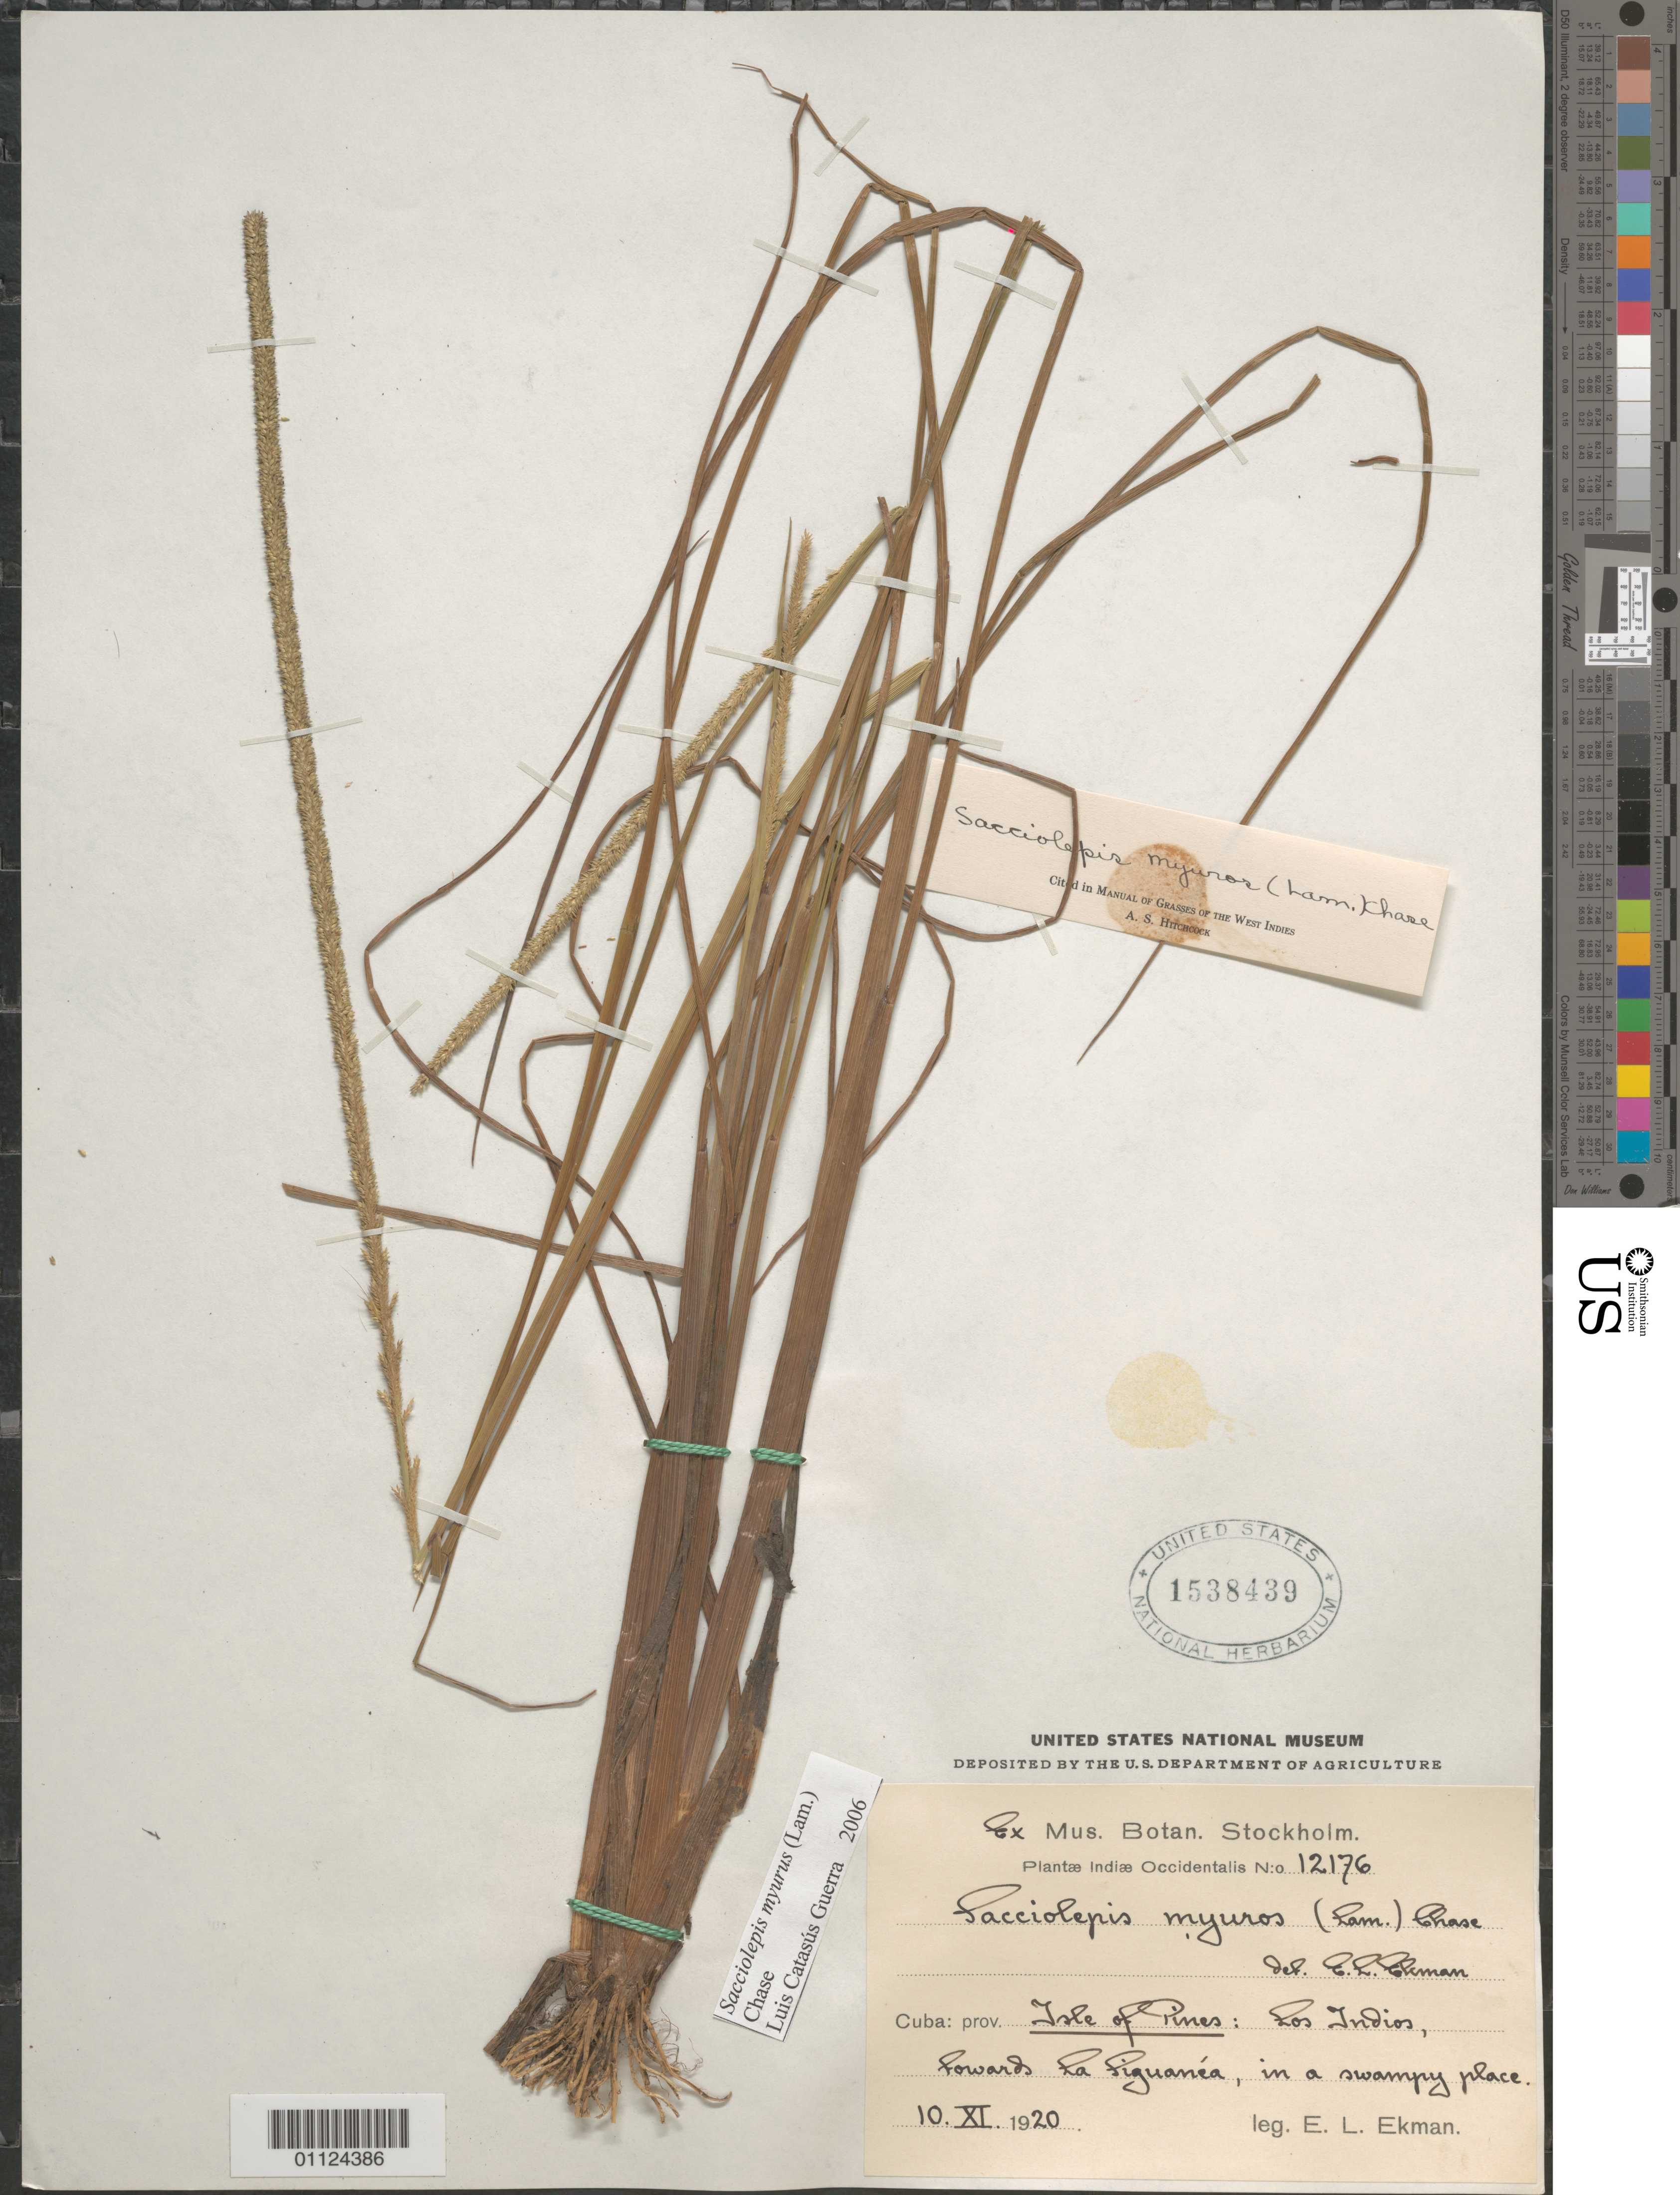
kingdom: Plantae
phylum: Tracheophyta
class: Liliopsida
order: Poales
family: Poaceae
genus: Sacciolepis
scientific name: Sacciolepis myuros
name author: (Lam.) Chase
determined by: Catasús Guerra, L. J.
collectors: E. L. Ekman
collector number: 12176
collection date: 1920-11-10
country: Cuba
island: Isla de La Juventud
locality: Los Indios, towards La Siguanéa.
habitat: Swampy place.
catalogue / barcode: US 1538439